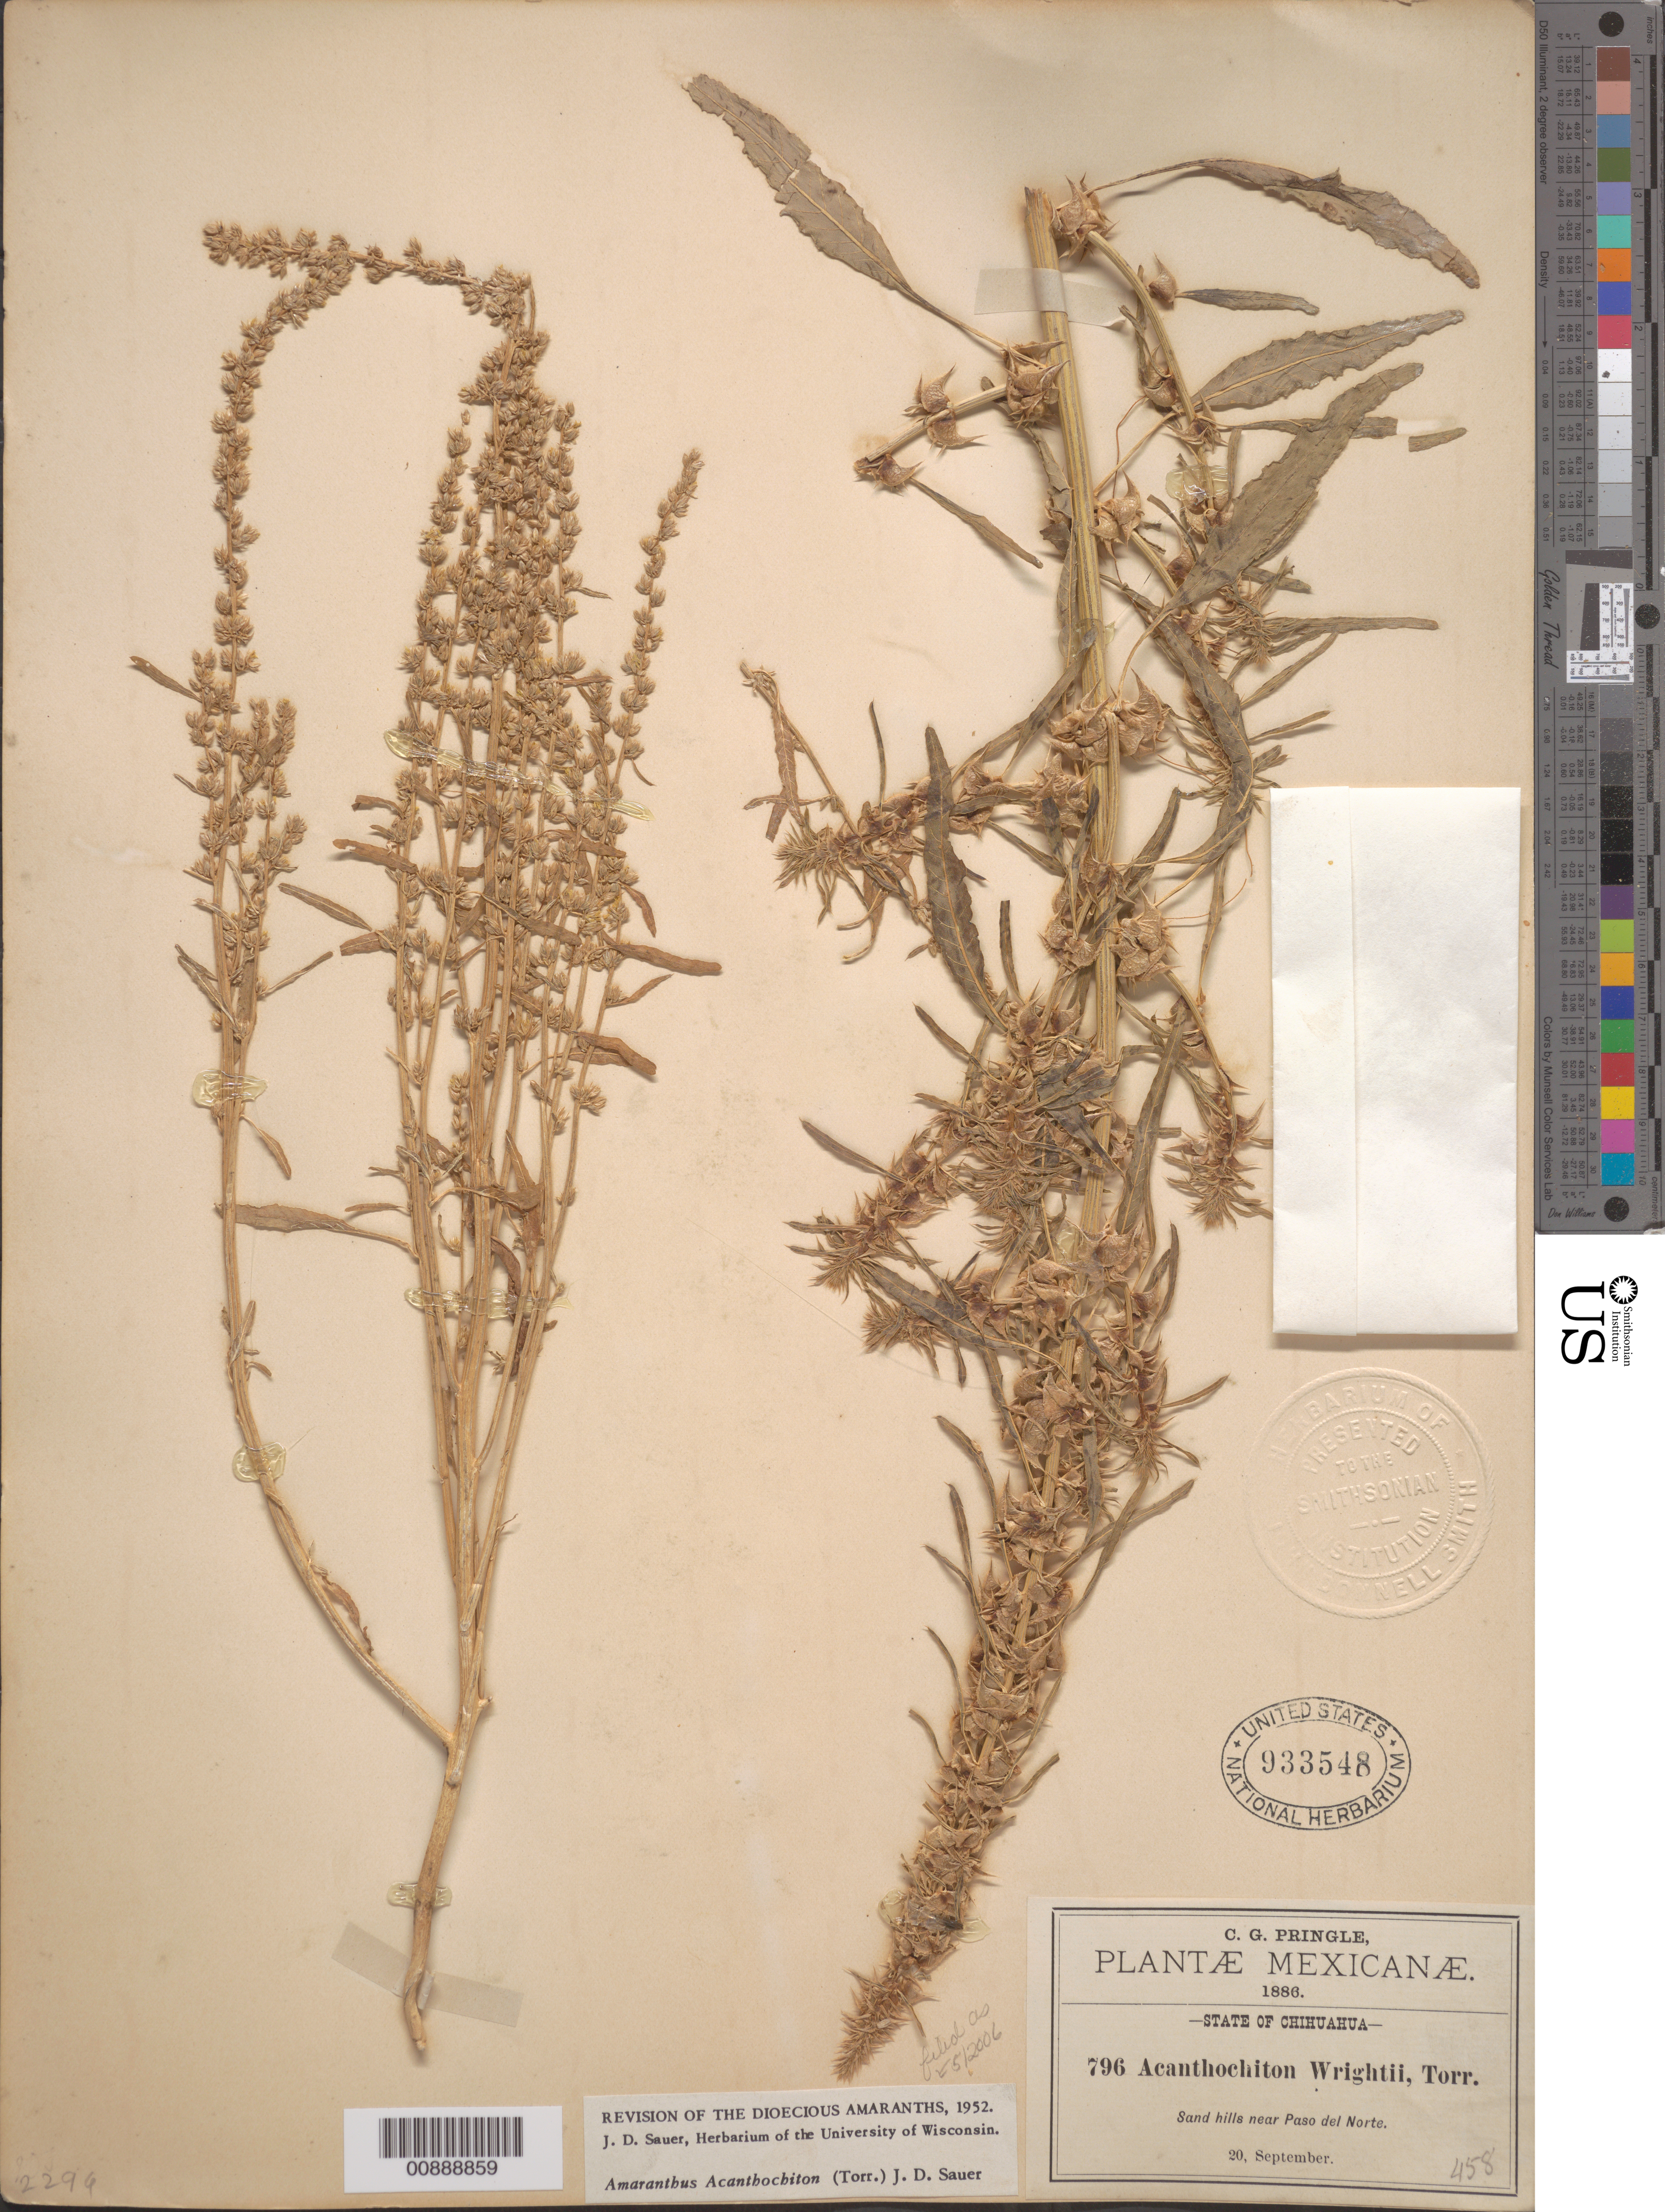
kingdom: Plantae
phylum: Tracheophyta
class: Magnoliopsida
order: Caryophyllales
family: Amaranthaceae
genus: Amaranthus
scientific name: Amaranthus acanthochiton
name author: J.D. Sauer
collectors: C. G. Pringle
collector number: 796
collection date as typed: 20 Sep 1886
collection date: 1886-09-20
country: Mexico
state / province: Chihuahua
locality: Near Paso del Norte, Chihuahua.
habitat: Sand hills.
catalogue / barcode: US 933548